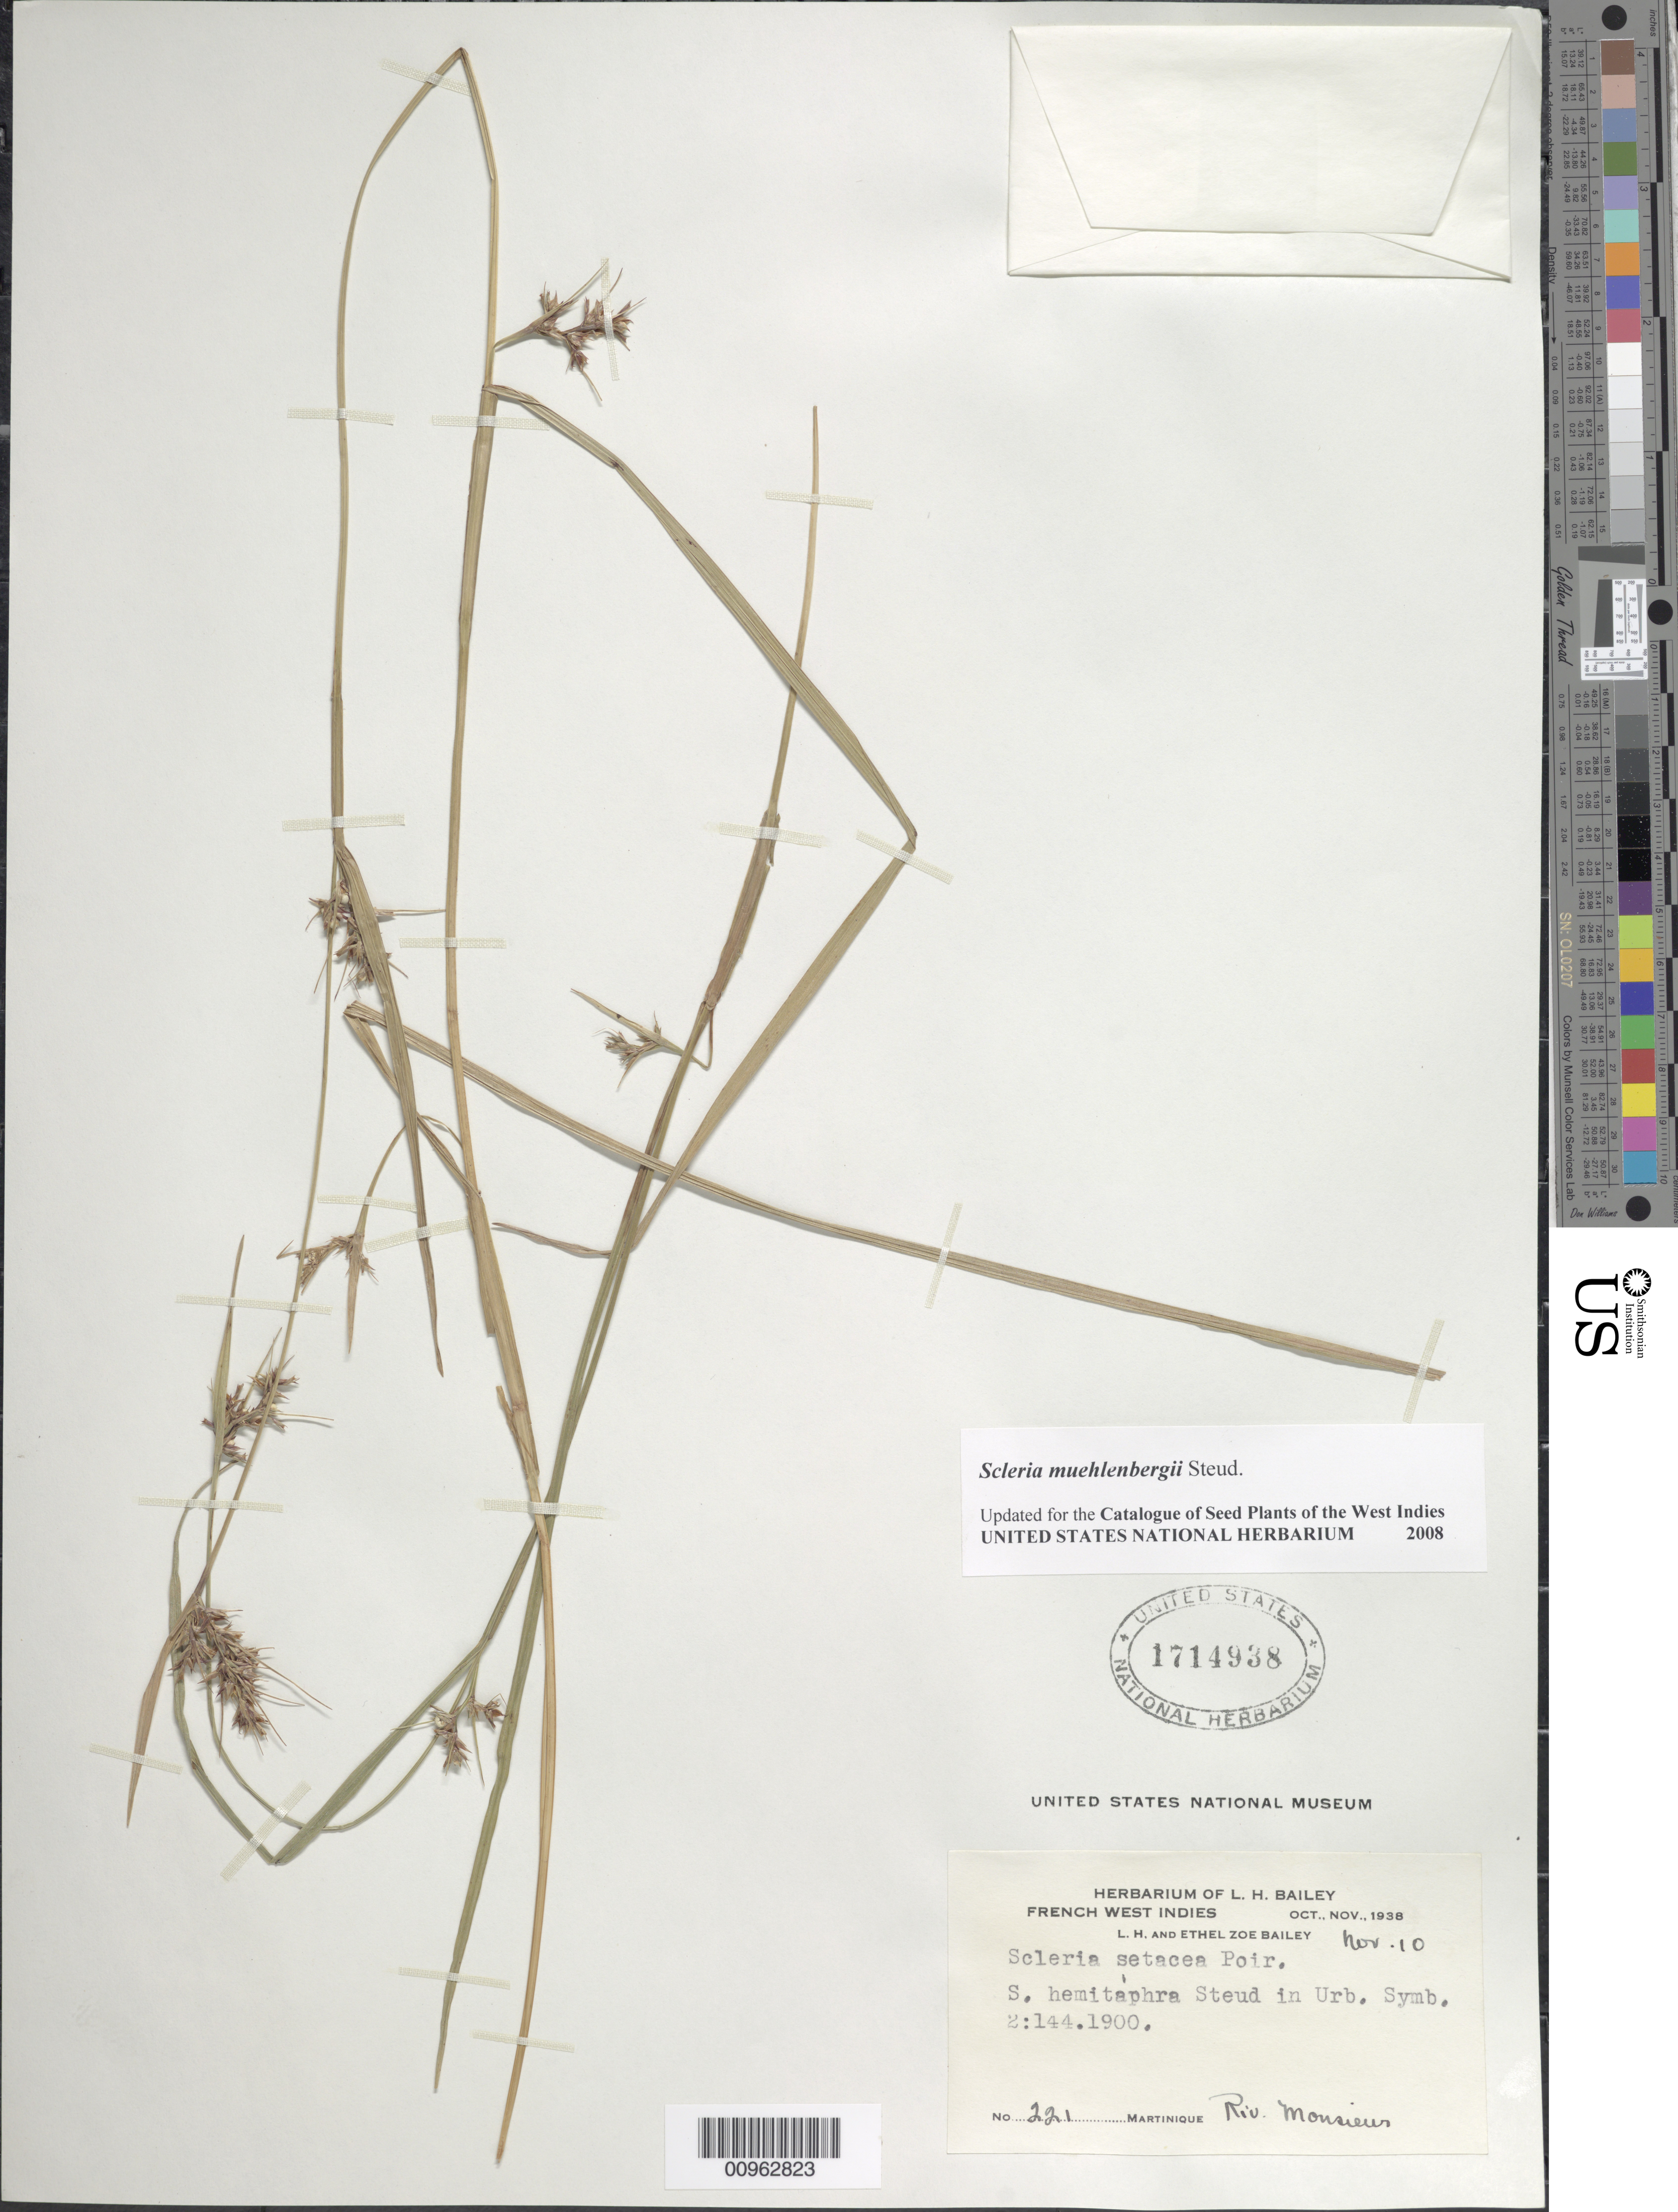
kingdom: Plantae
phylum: Tracheophyta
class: Liliopsida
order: Poales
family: Cyperaceae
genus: Scleria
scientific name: Scleria muehlenbergii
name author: Steud.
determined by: Strong, M. T., (US), Smithsonian Institution - National Museum of Natural History (UNITED STATES)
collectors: L. H. Bailey & E. Z. Bailey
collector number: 221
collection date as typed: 10 Nov 1938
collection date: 1938-11-10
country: Martinique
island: Martinique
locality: Riv. Monsieur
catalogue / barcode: US 1714938